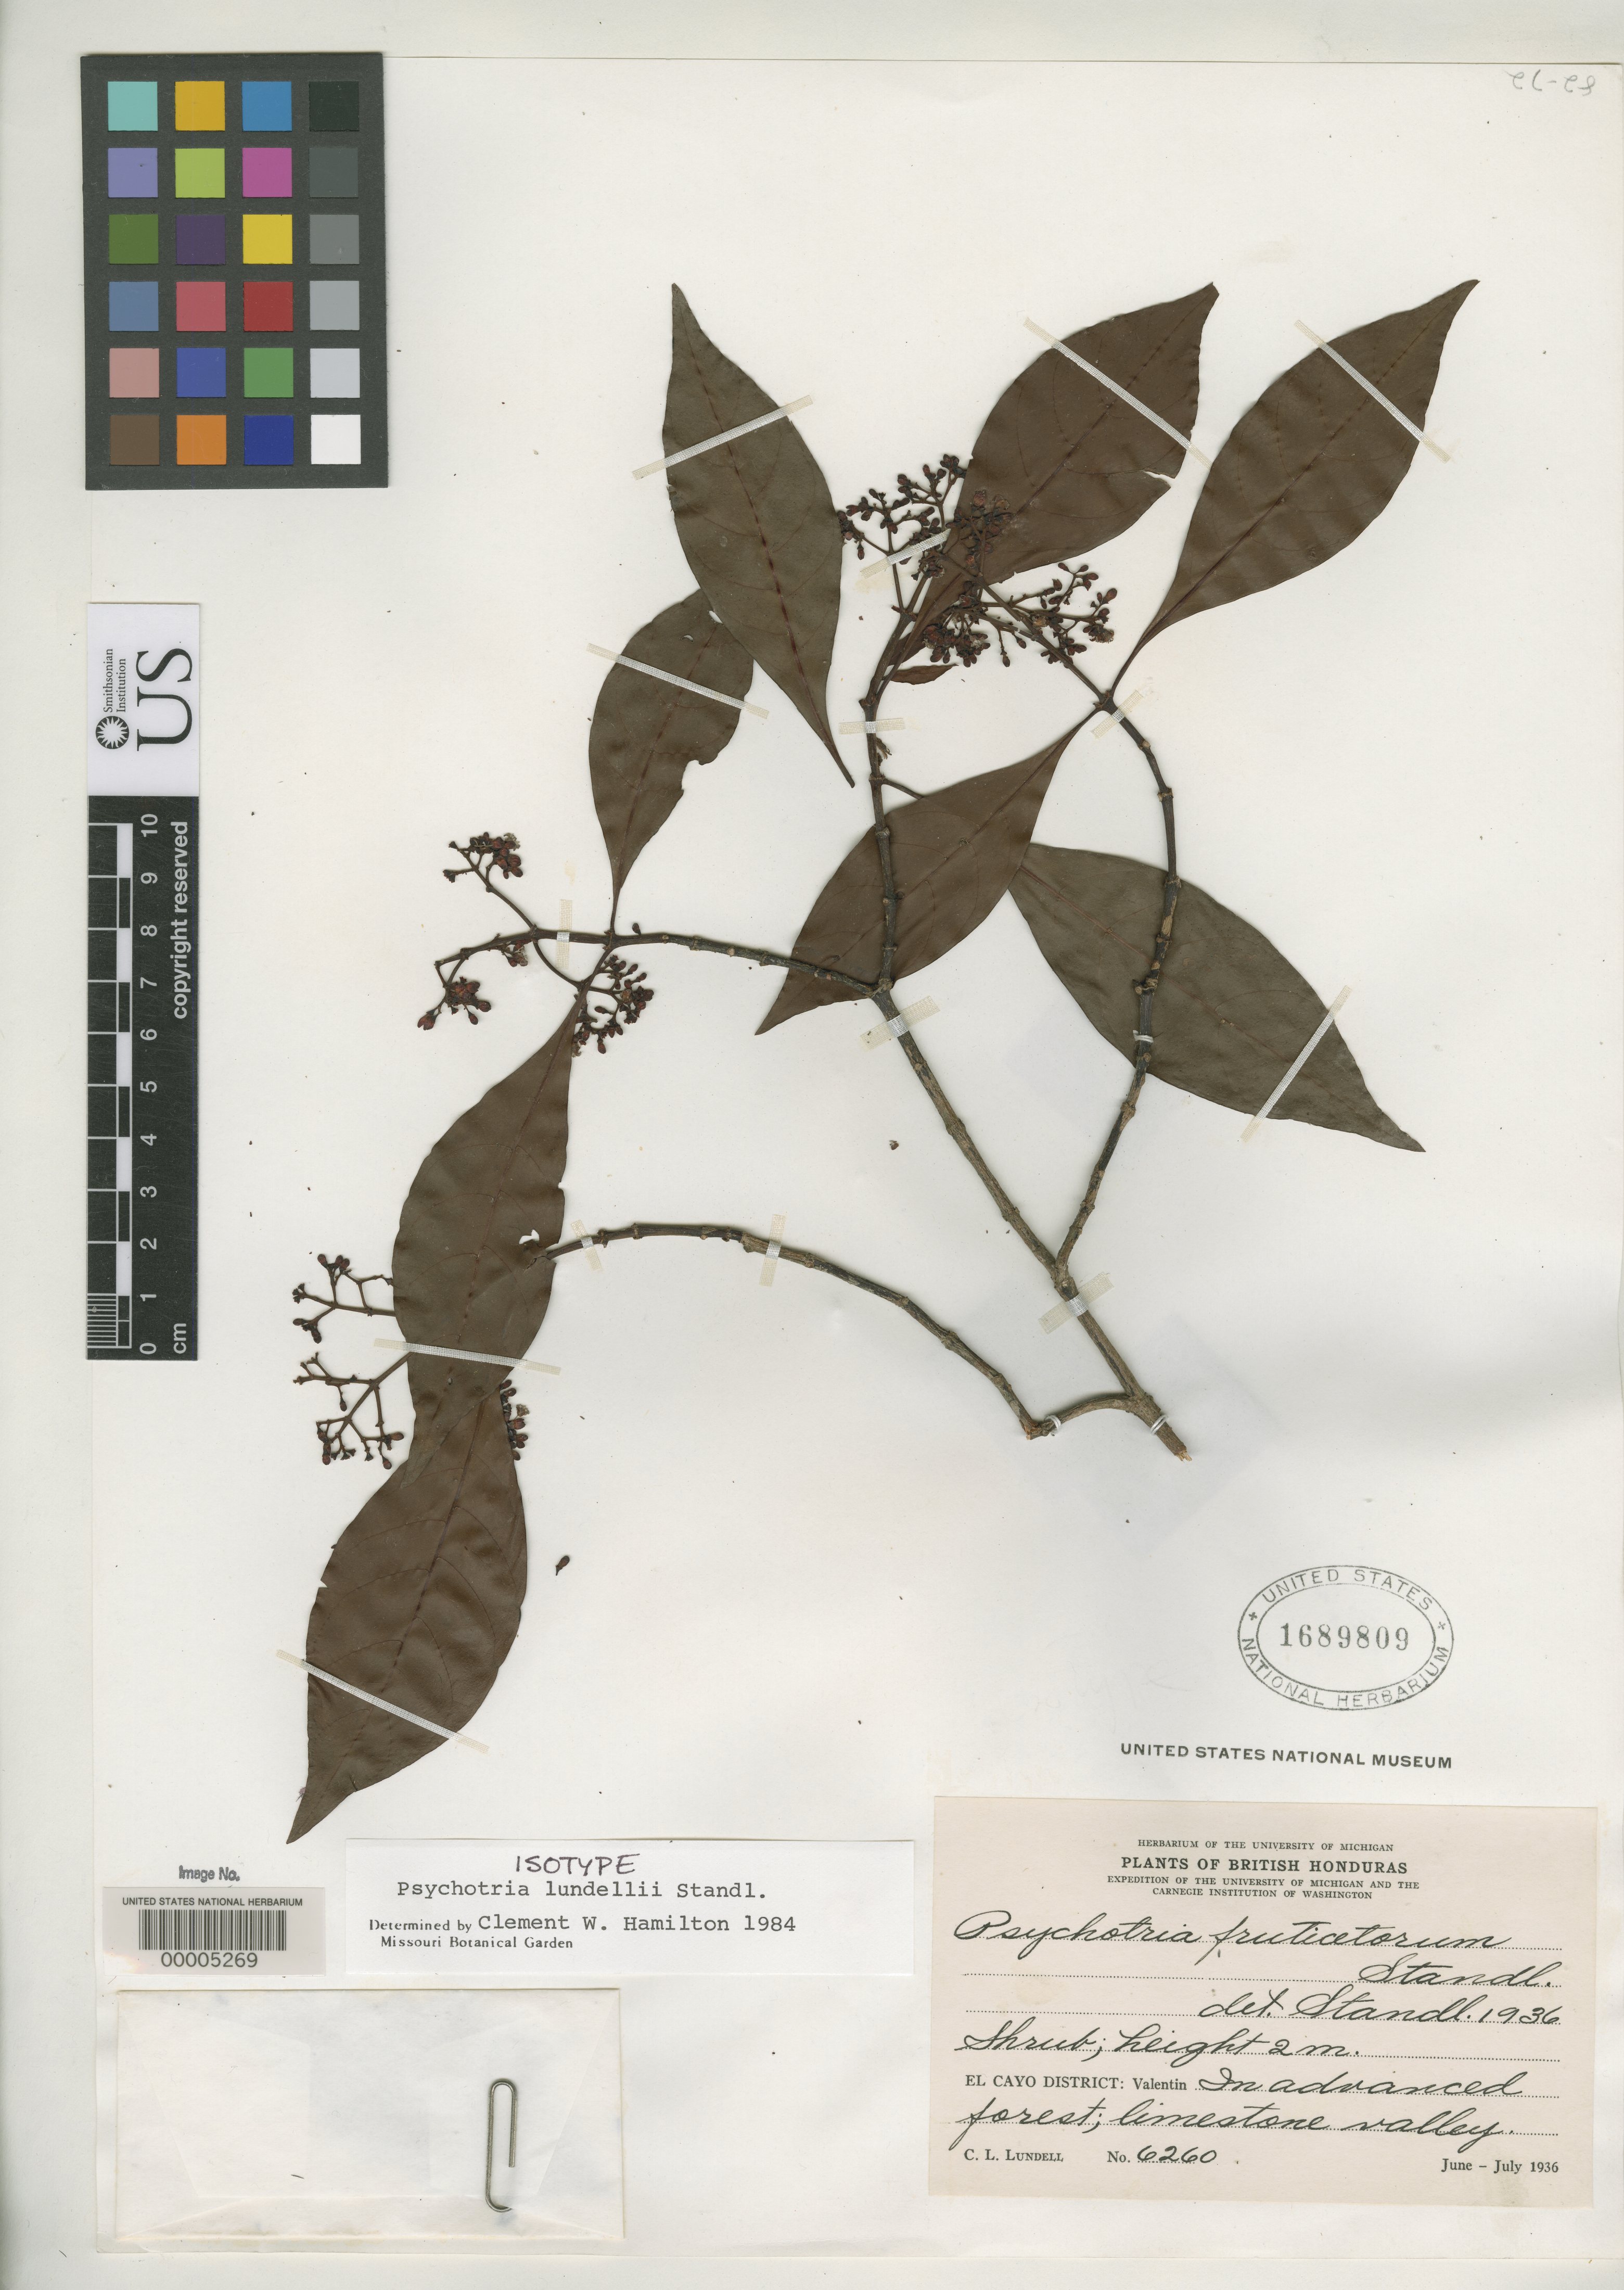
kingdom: Plantae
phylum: Tracheophyta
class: Magnoliopsida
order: Gentianales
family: Rubiaceae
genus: Psychotria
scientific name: Psychotria lundellii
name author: Standl.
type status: Isotype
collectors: C. L. Lundell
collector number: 6260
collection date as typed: Jun 1936 to -- Jul 1936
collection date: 1936-06/1936-07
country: Belize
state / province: Cayo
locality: Valentin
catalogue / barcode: US 1689809